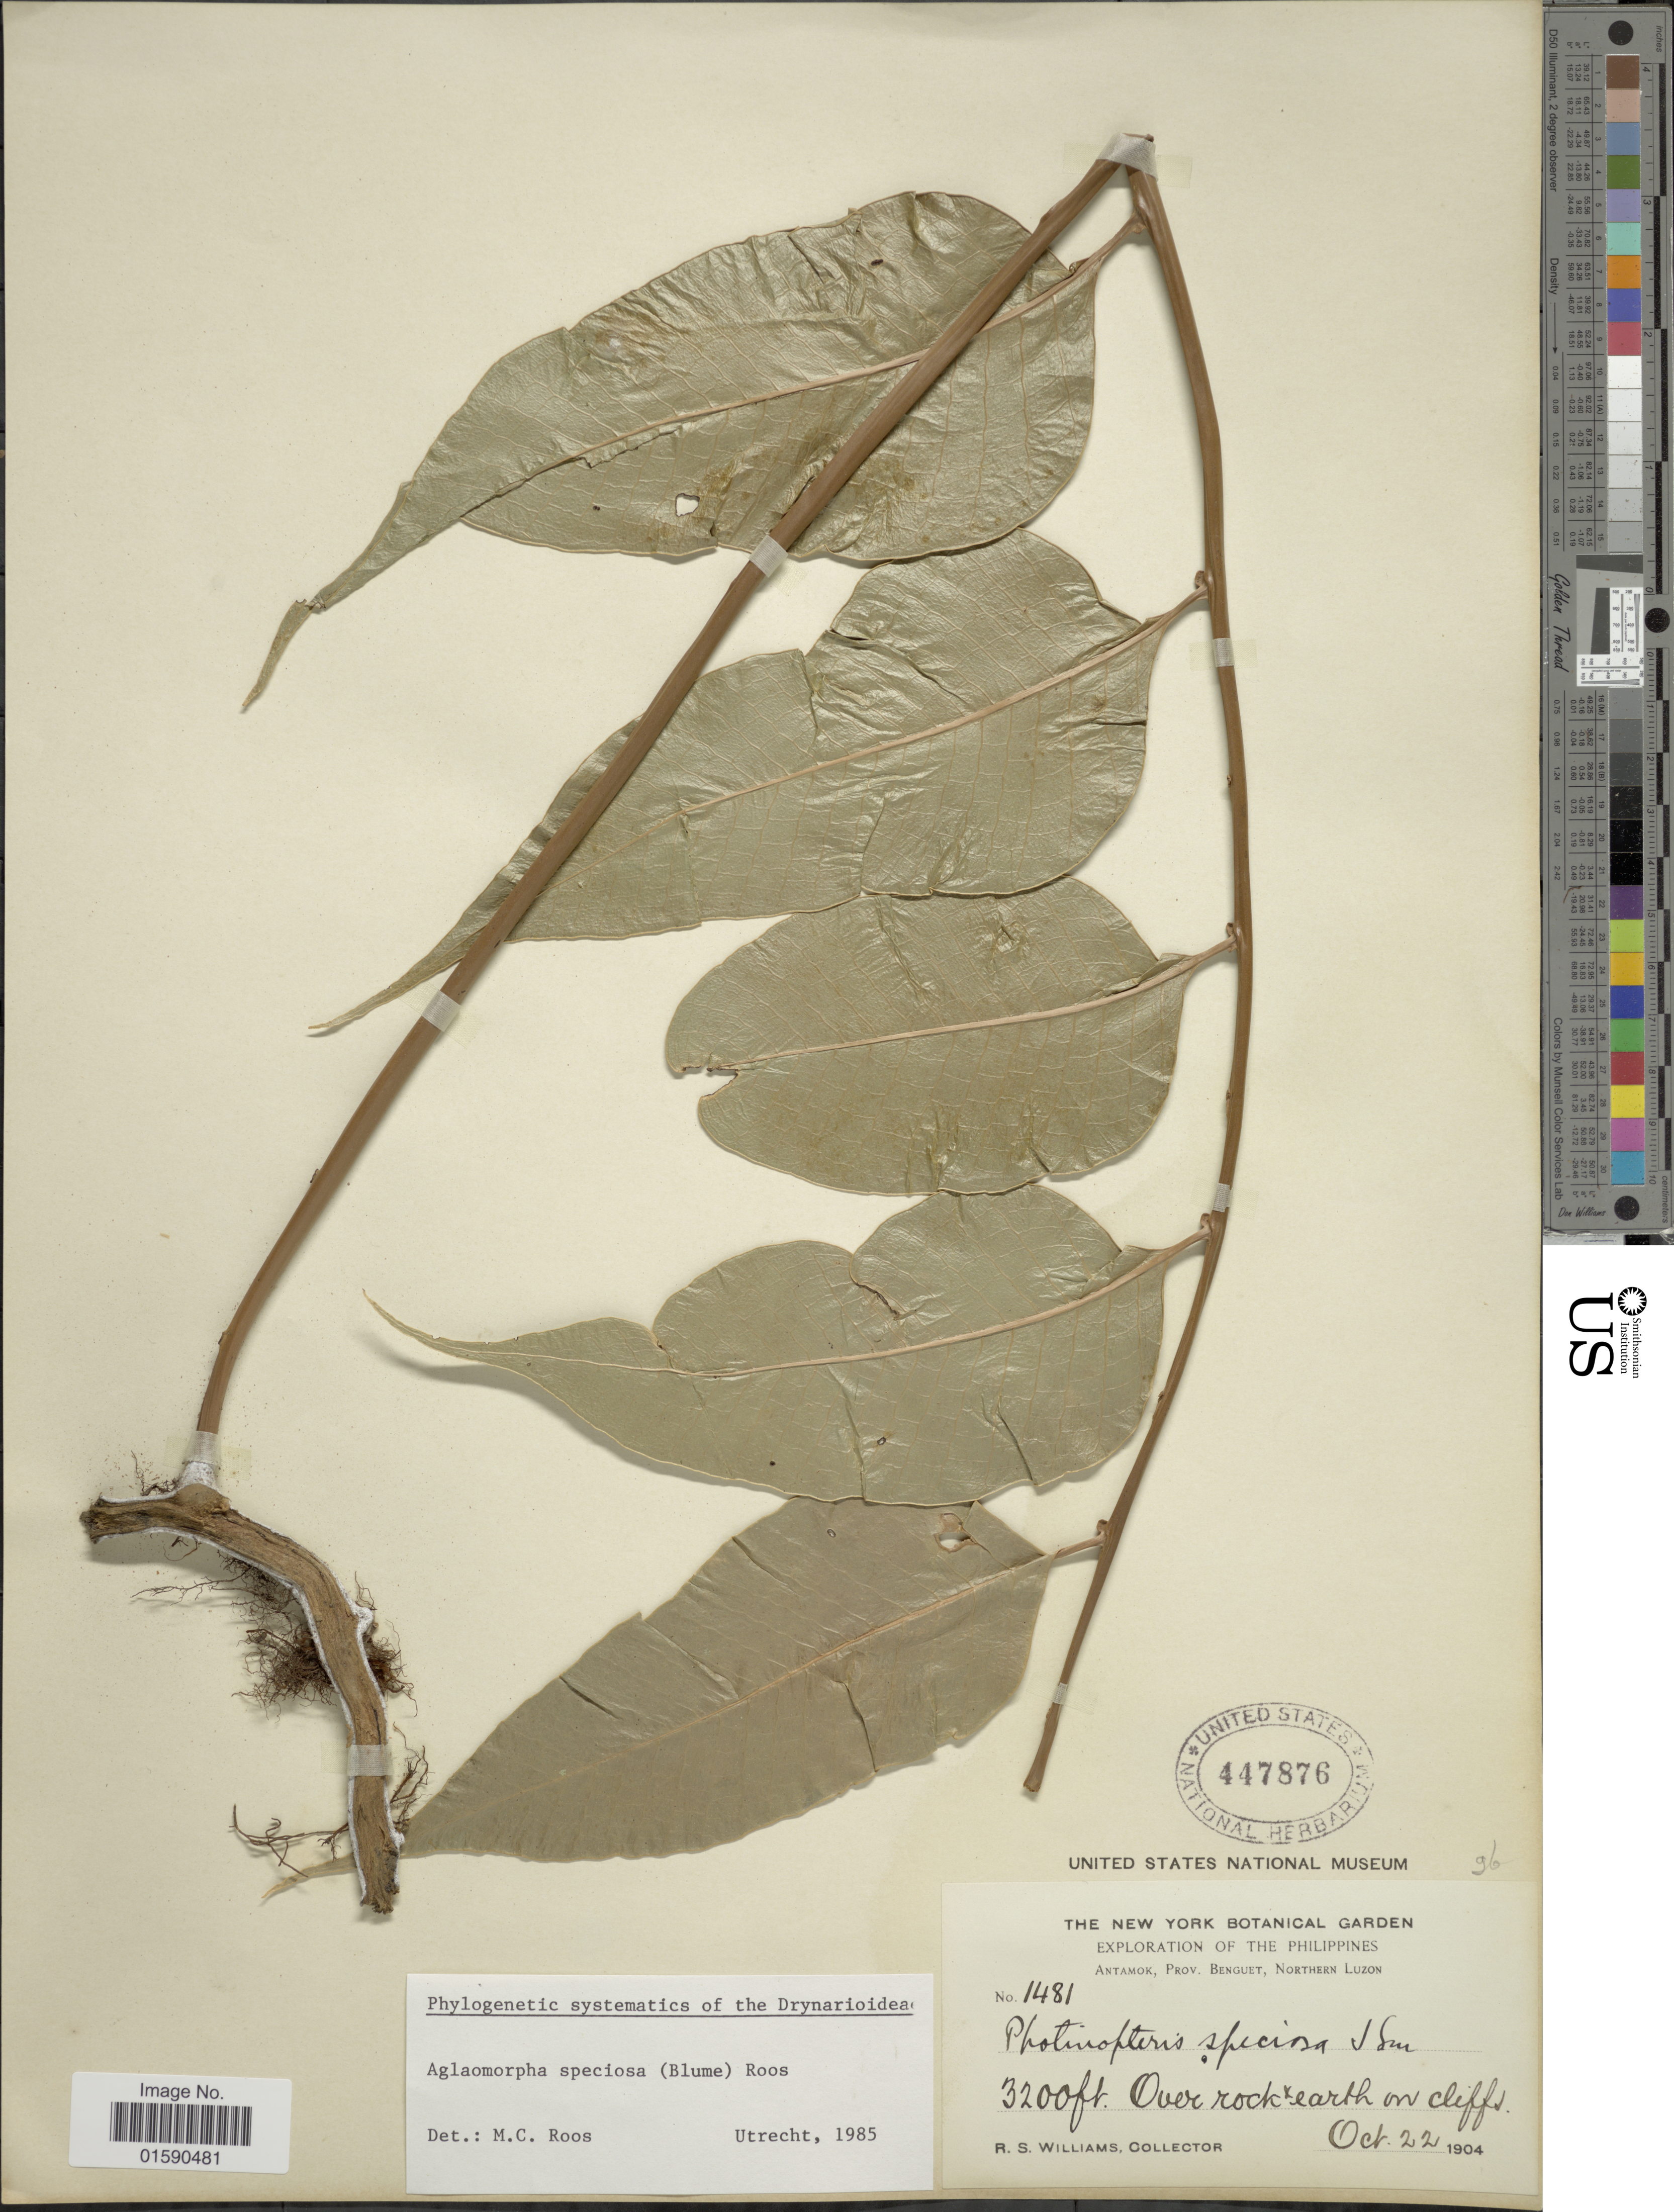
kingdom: Plantae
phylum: Tracheophyta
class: Polypodiopsida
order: Polypodiales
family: Polypodiaceae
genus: Aglaomorpha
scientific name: Aglaomorpha speciosa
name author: (Blume) M.C. Roos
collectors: R. S. Williams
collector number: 1481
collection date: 1904-10-22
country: Philippines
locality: Antamok, Prpv. Benguet, Northern Luzon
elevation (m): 975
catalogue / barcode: US 447876